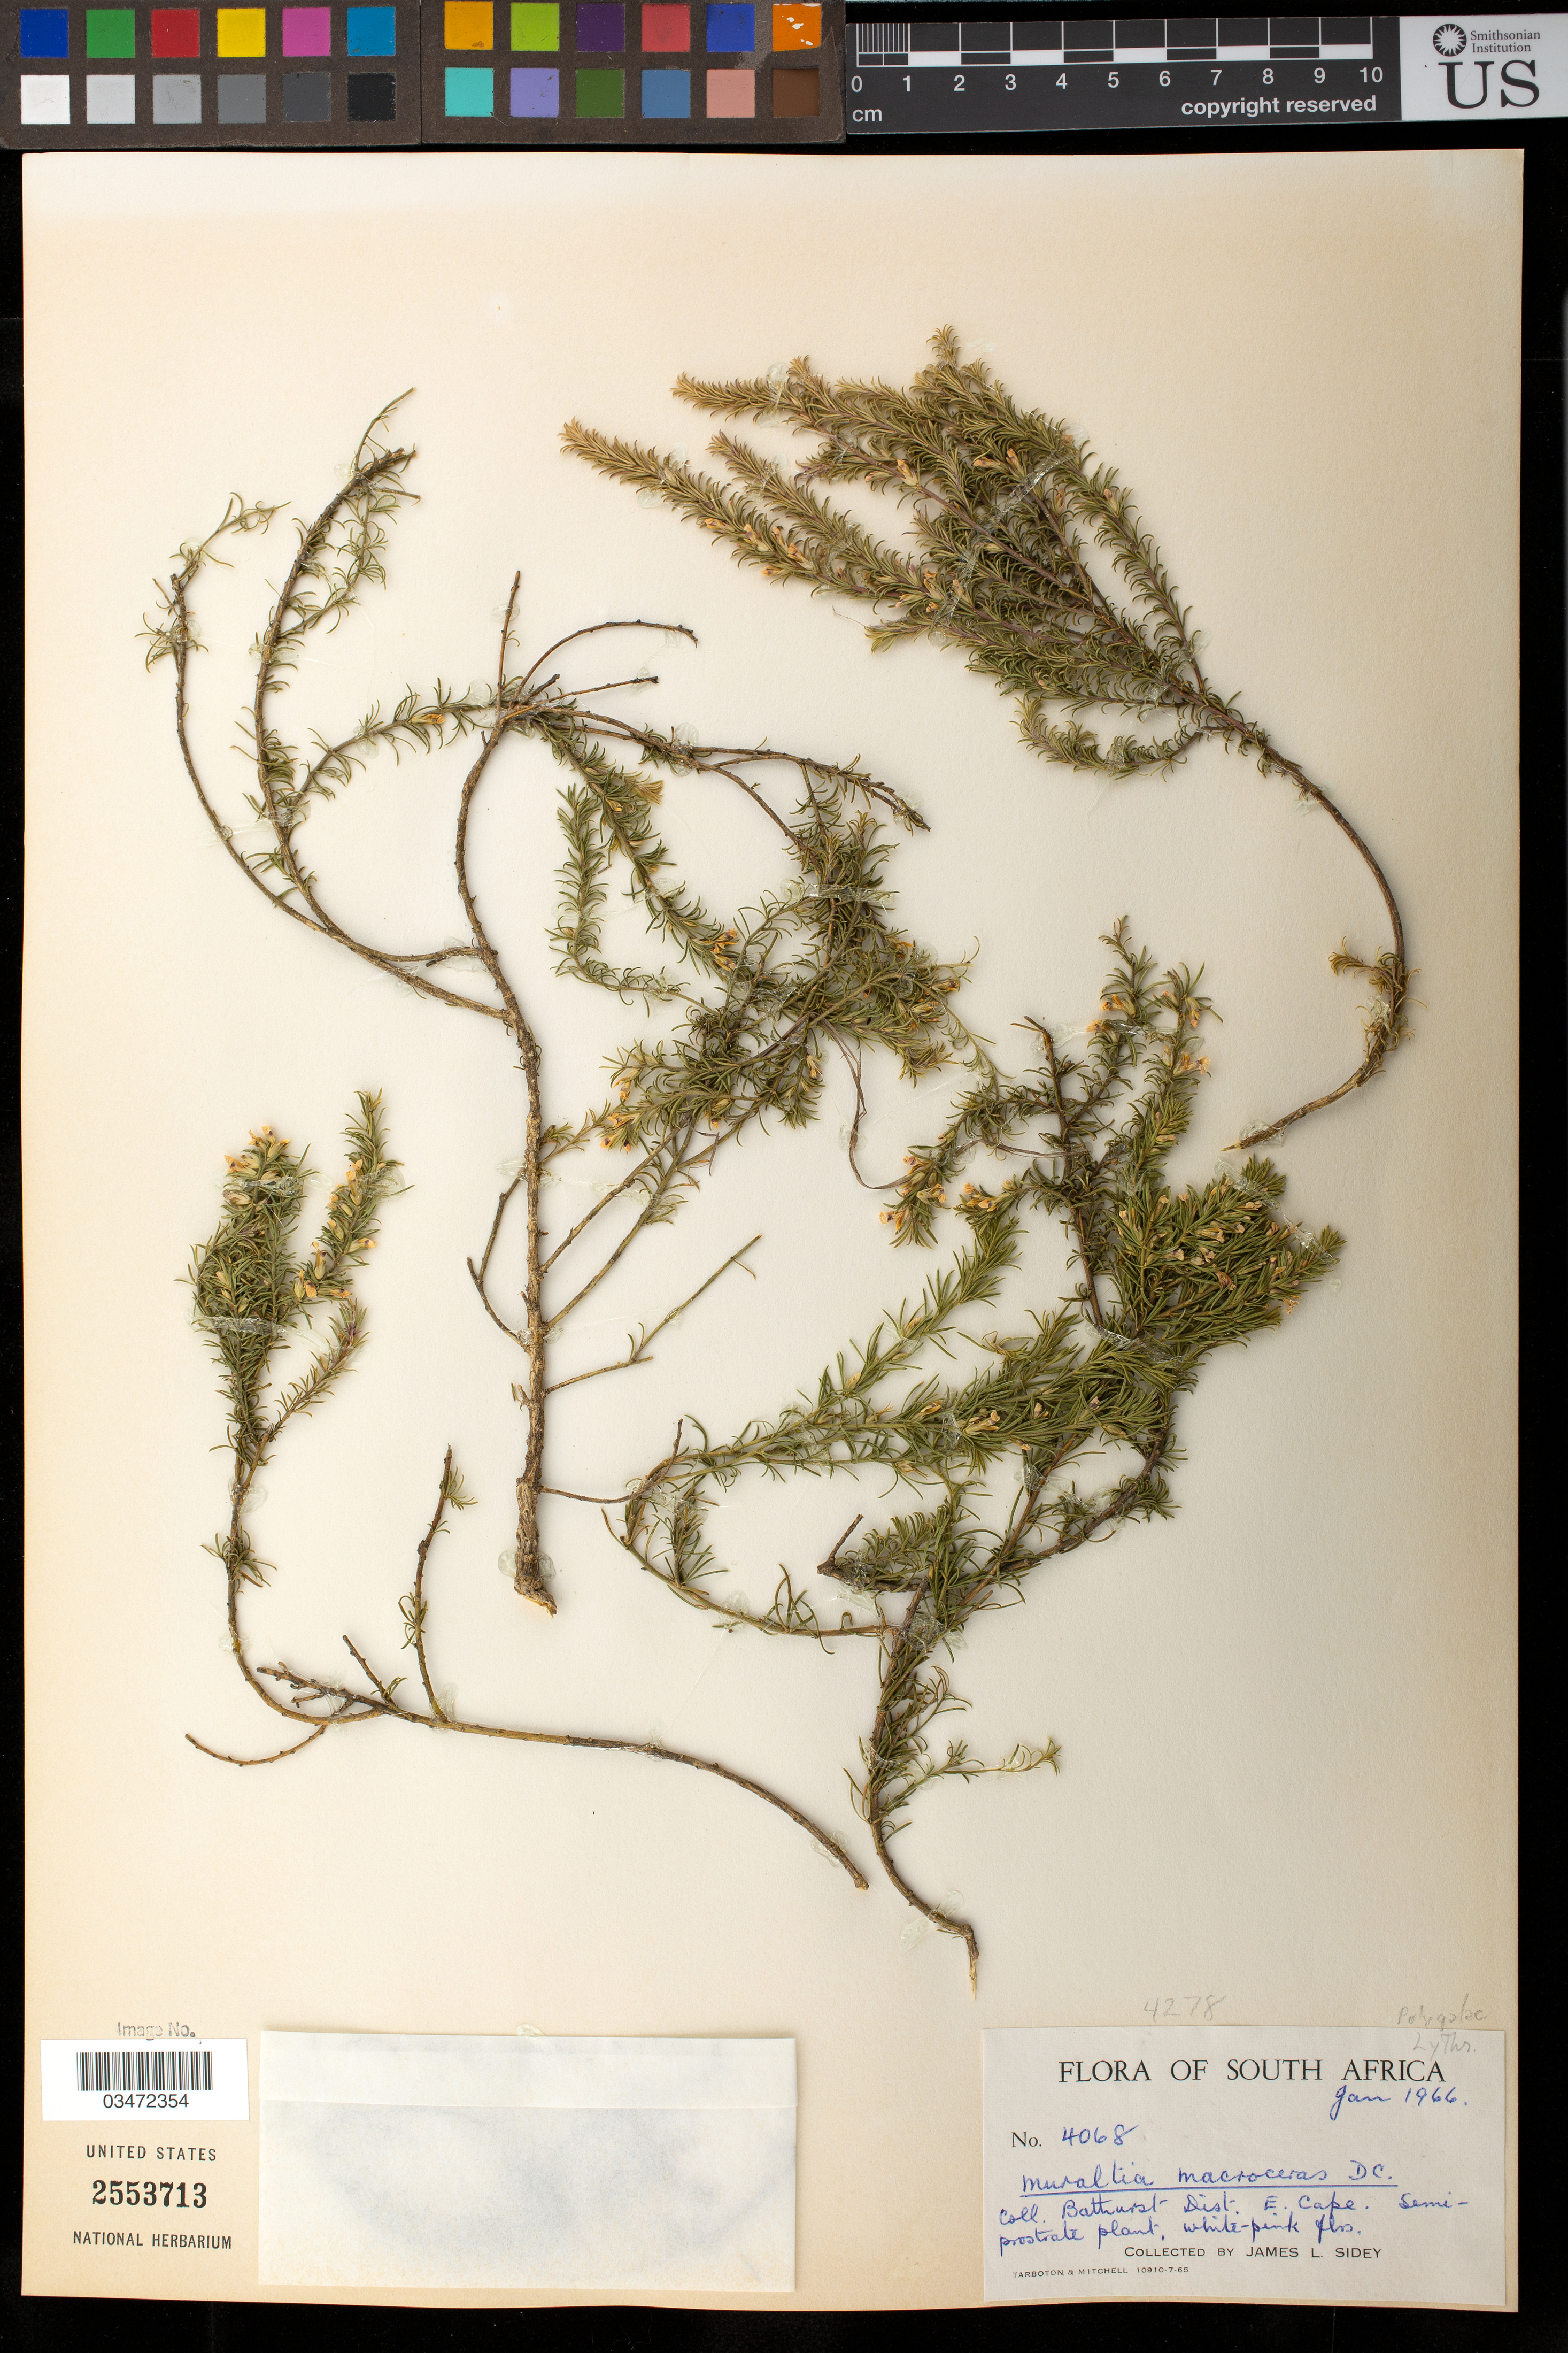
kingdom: Plantae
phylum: Tracheophyta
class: Magnoliopsida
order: Fabales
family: Polygalaceae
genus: Muraltia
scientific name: Muraltia macroceras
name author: DC.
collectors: J. L. Sidey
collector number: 4068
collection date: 1966-01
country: South Africa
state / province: Eastern Cape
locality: Bathurst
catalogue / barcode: US 2553713